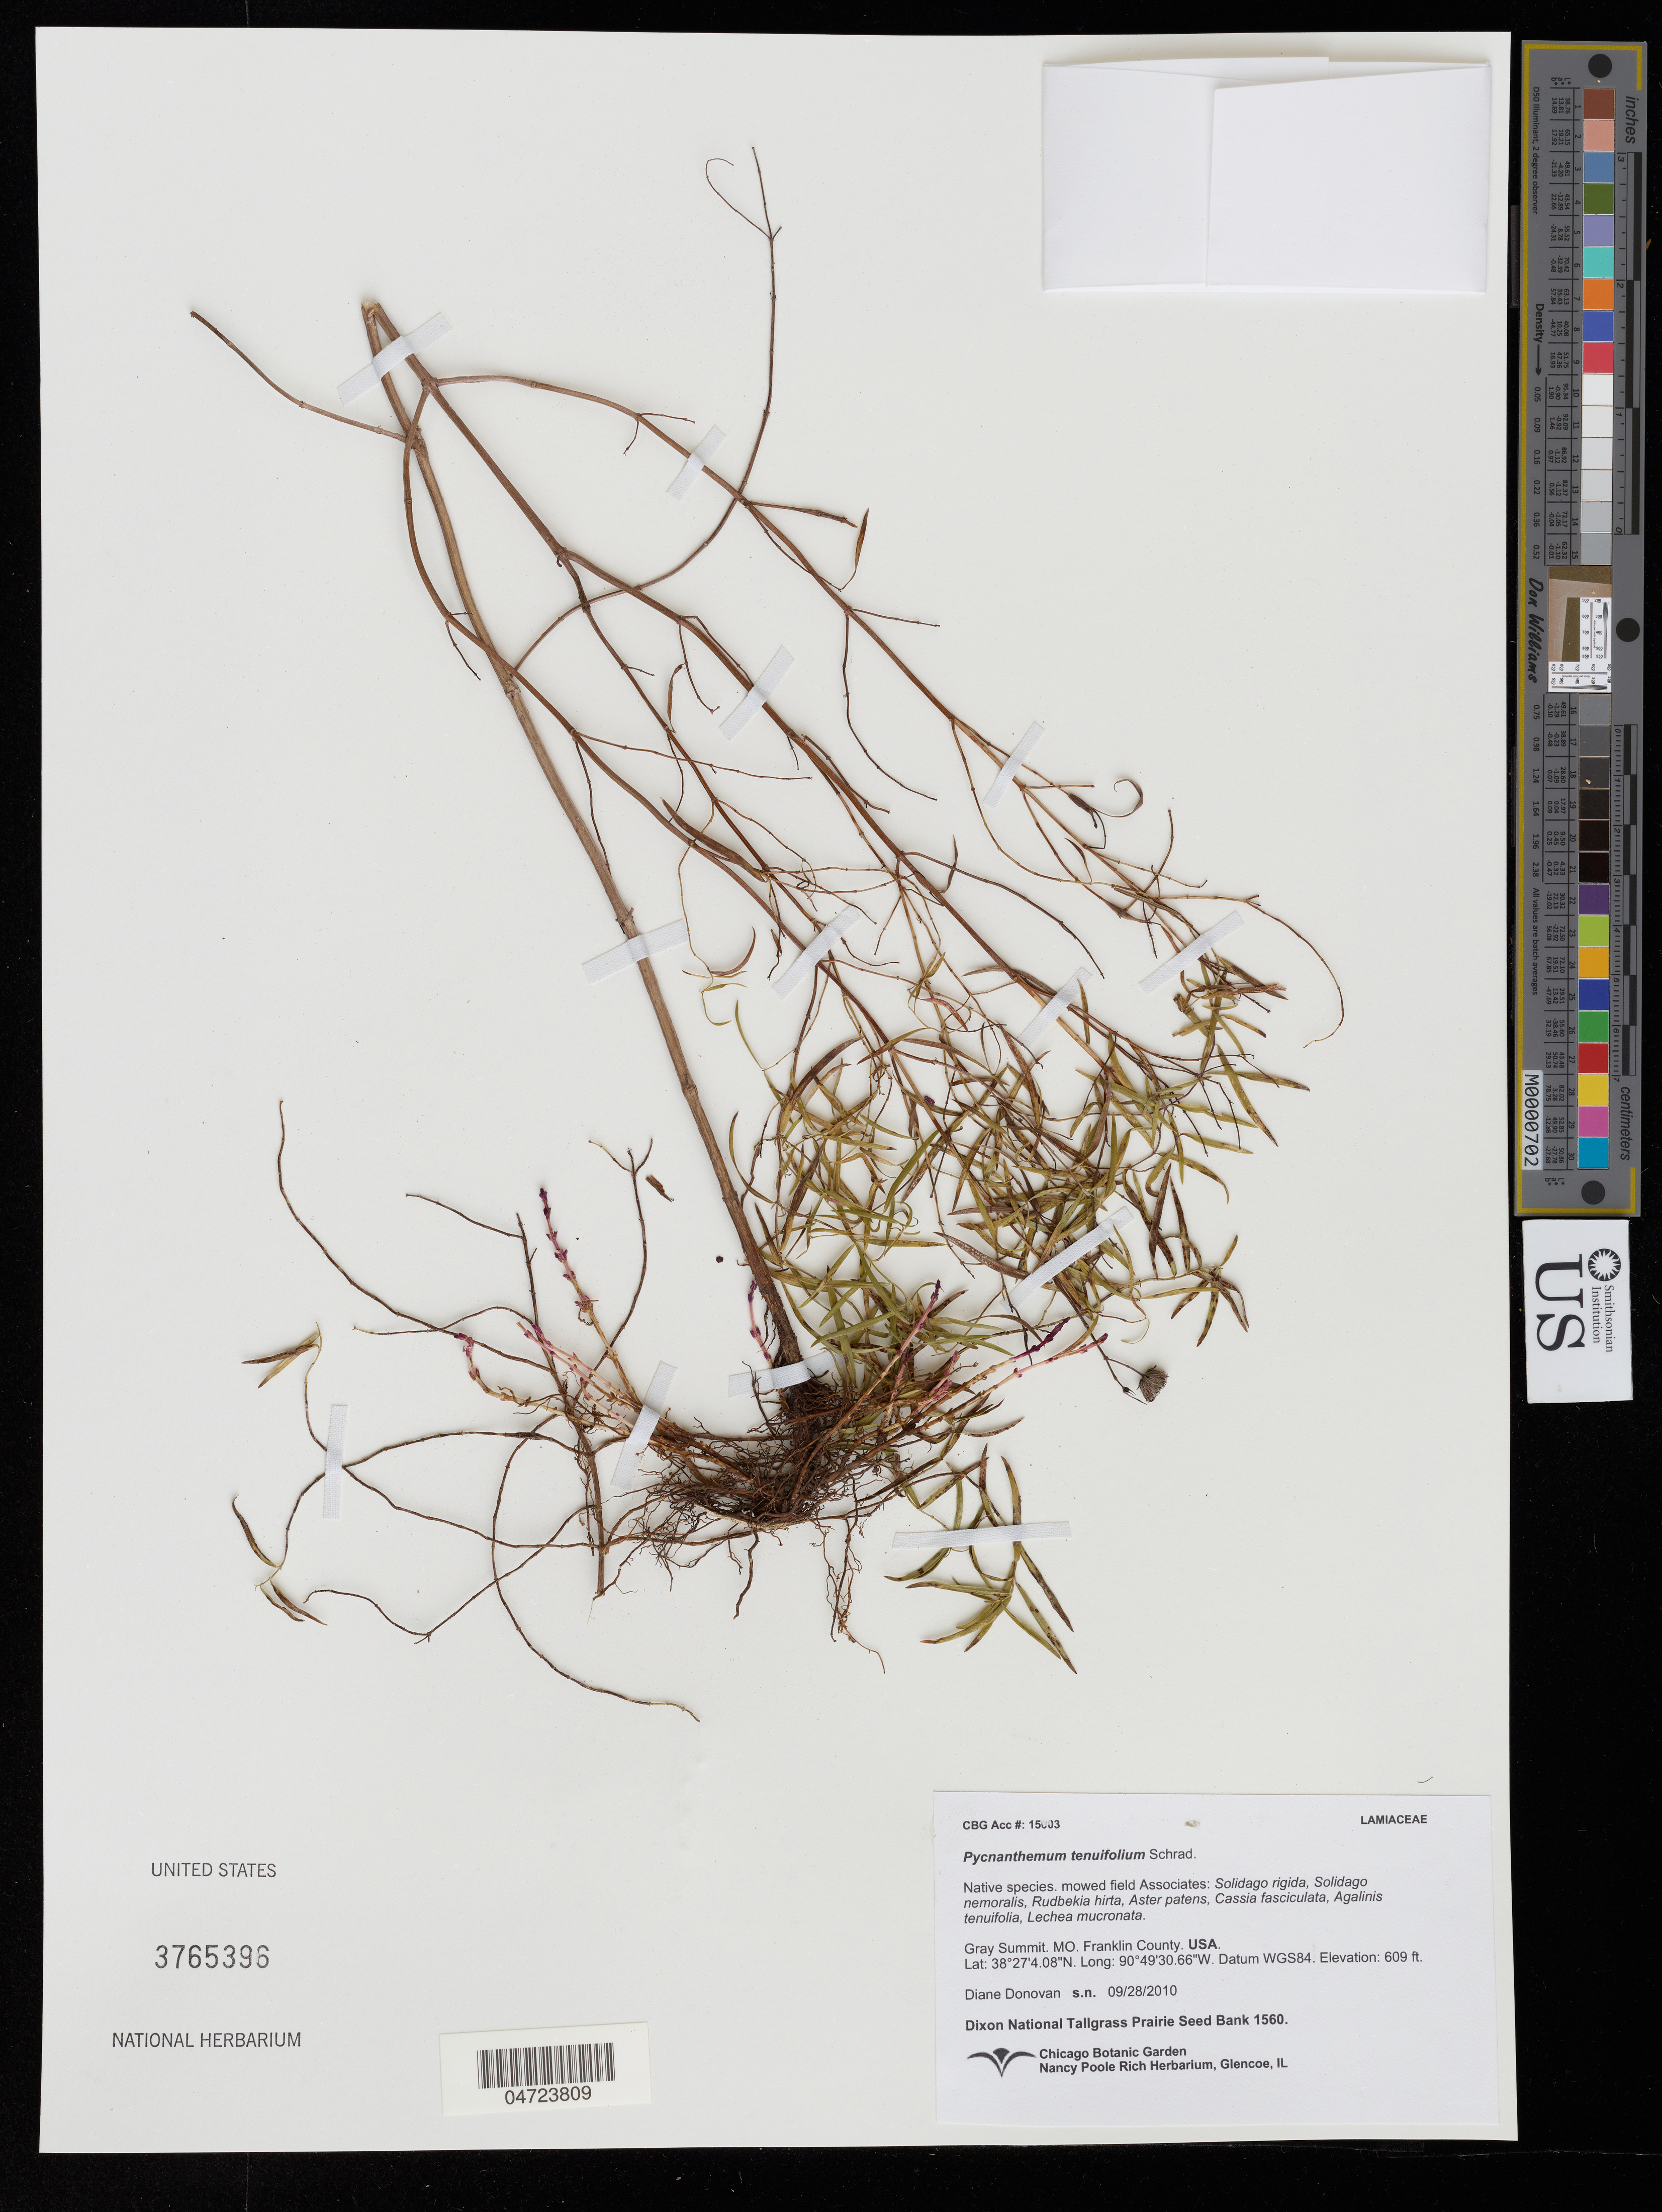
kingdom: Plantae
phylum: Tracheophyta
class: Magnoliopsida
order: Lamiales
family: Lamiaceae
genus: Pycnanthemum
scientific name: Pycnanthemum tenuifolium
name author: Schrad.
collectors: D. Donovan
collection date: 2010-09-28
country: United States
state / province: Missouri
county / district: Franklin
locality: Gray Summit. MO. Franklin County.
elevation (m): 186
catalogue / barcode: US 3765396